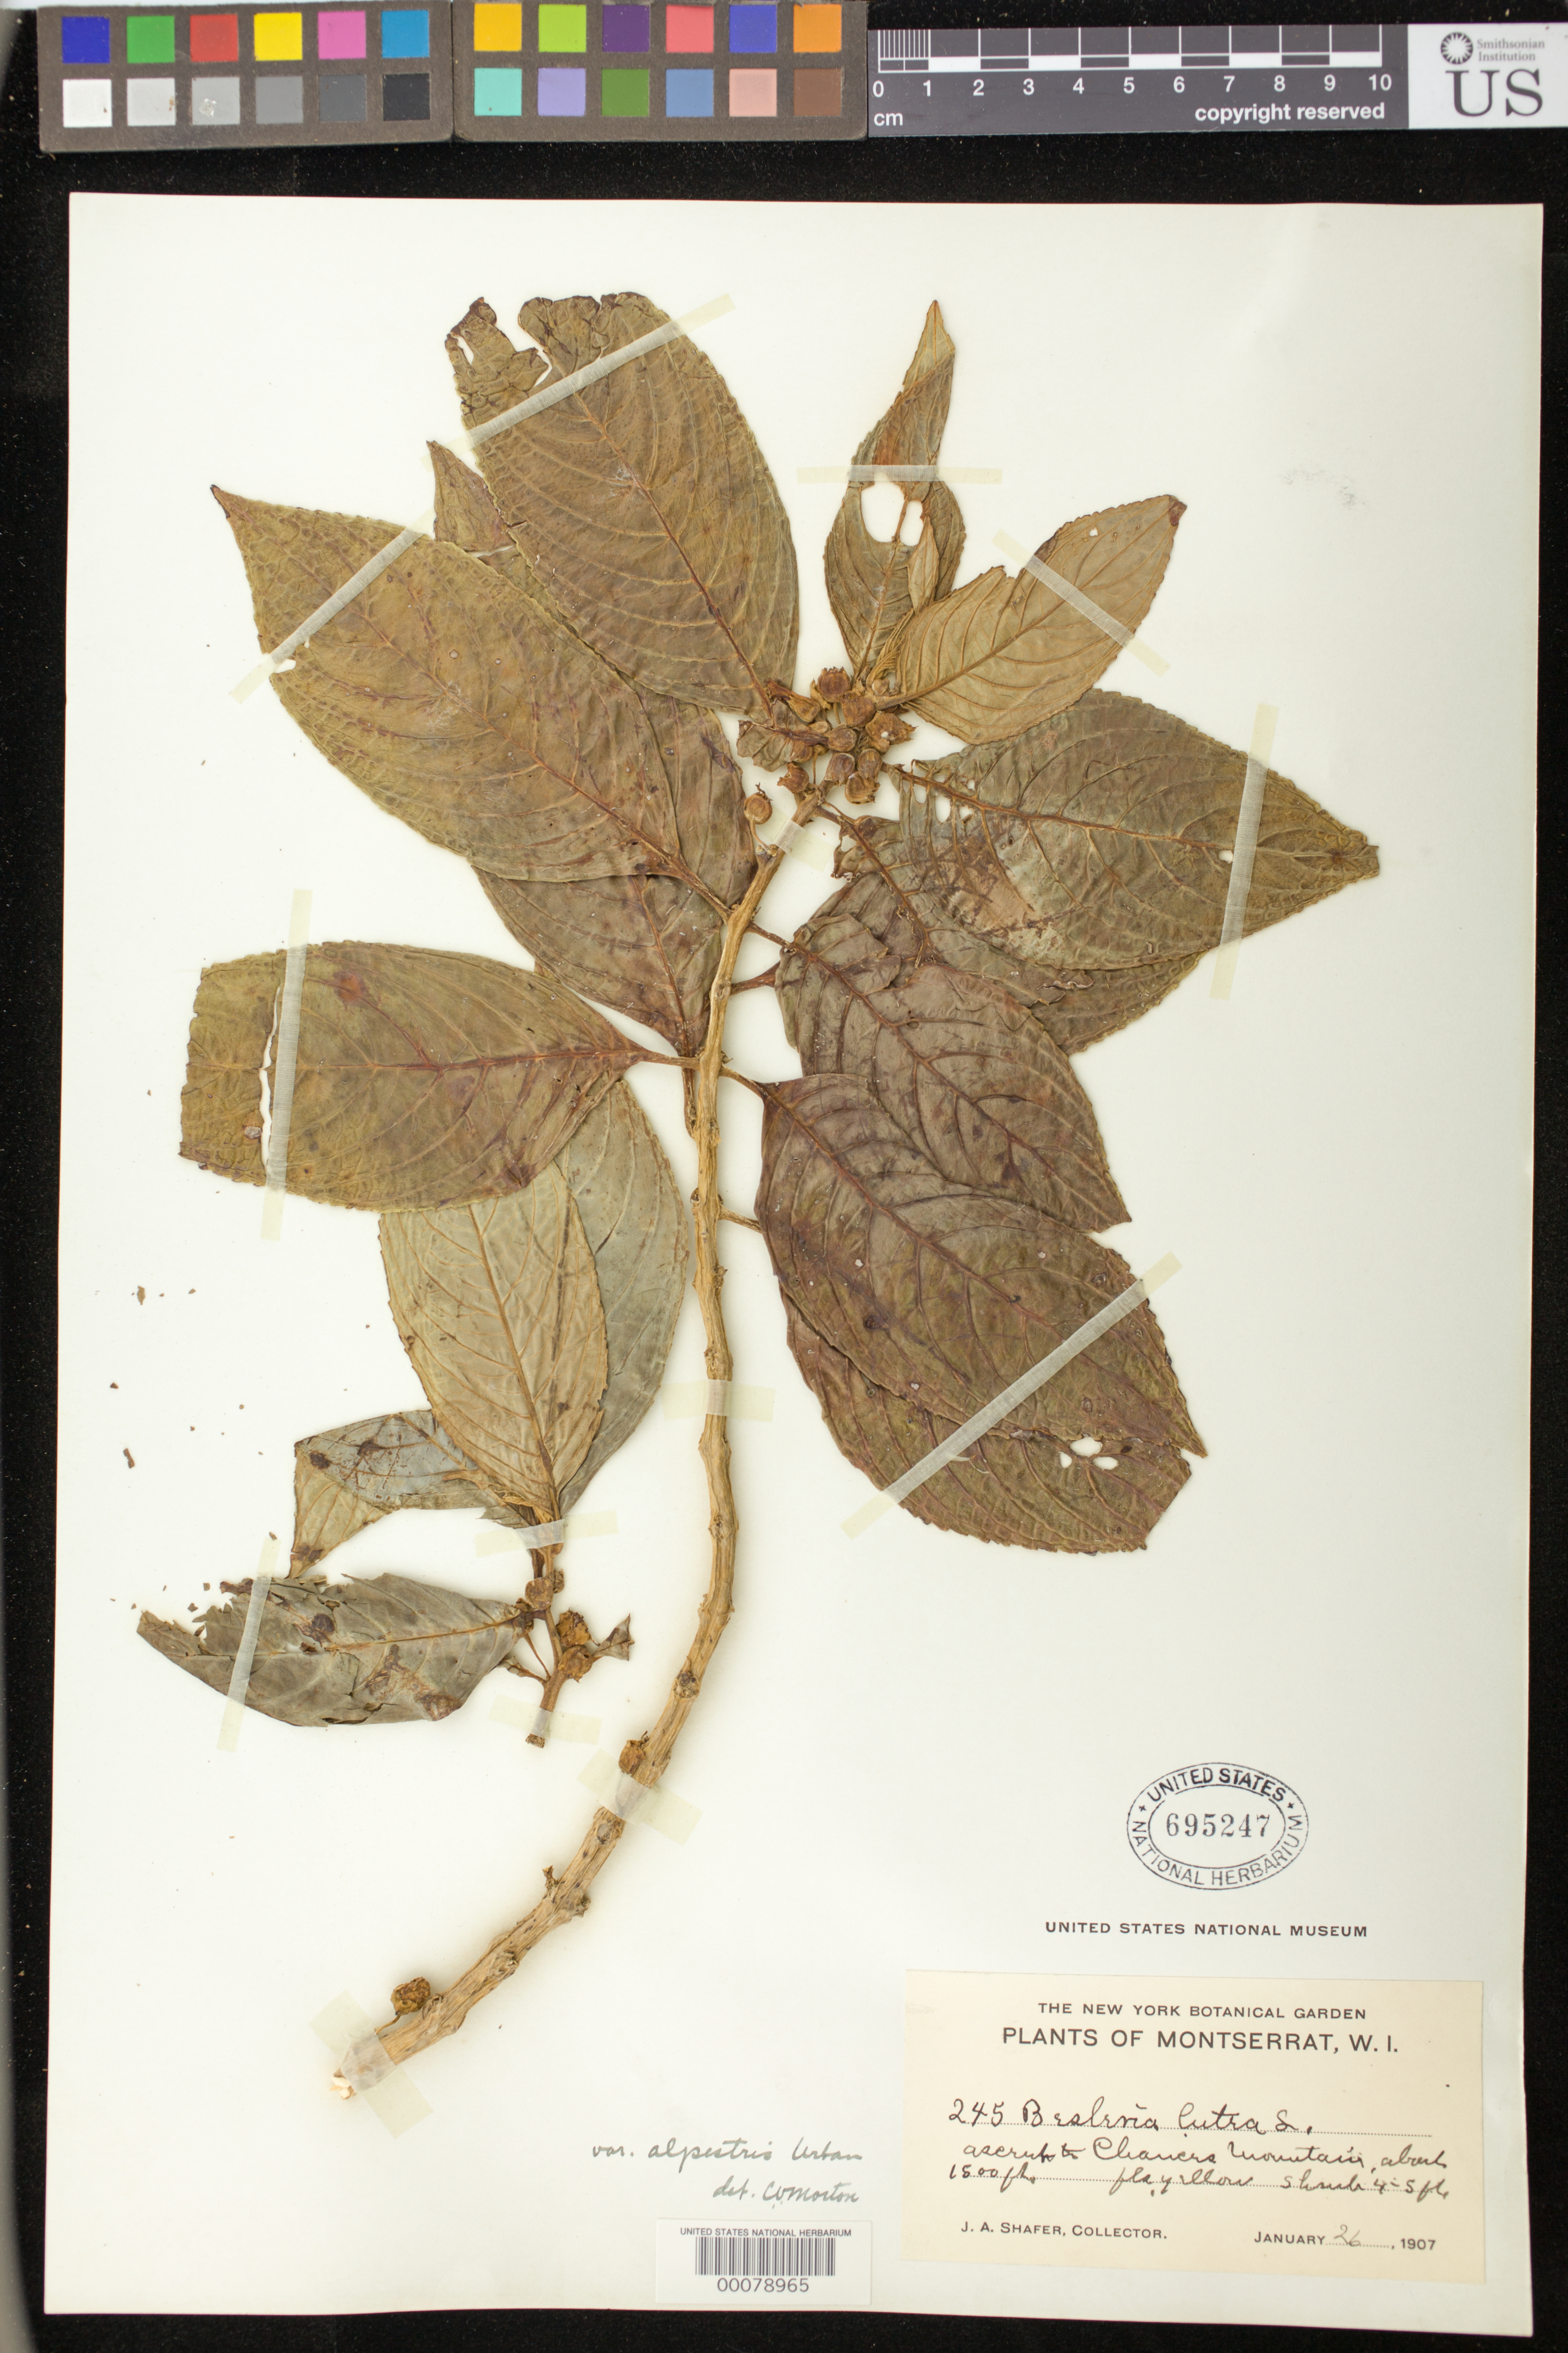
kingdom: Plantae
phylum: Tracheophyta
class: Magnoliopsida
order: Lamiales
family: Gesneriaceae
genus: Besleria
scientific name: Besleria lutea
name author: L.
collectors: J. A. Shafer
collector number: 245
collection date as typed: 26 Jan 1907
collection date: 1907-01-26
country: Montserrat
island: Montserrat I.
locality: Ascent to Chaucers Mountain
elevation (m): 457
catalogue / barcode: US 695247